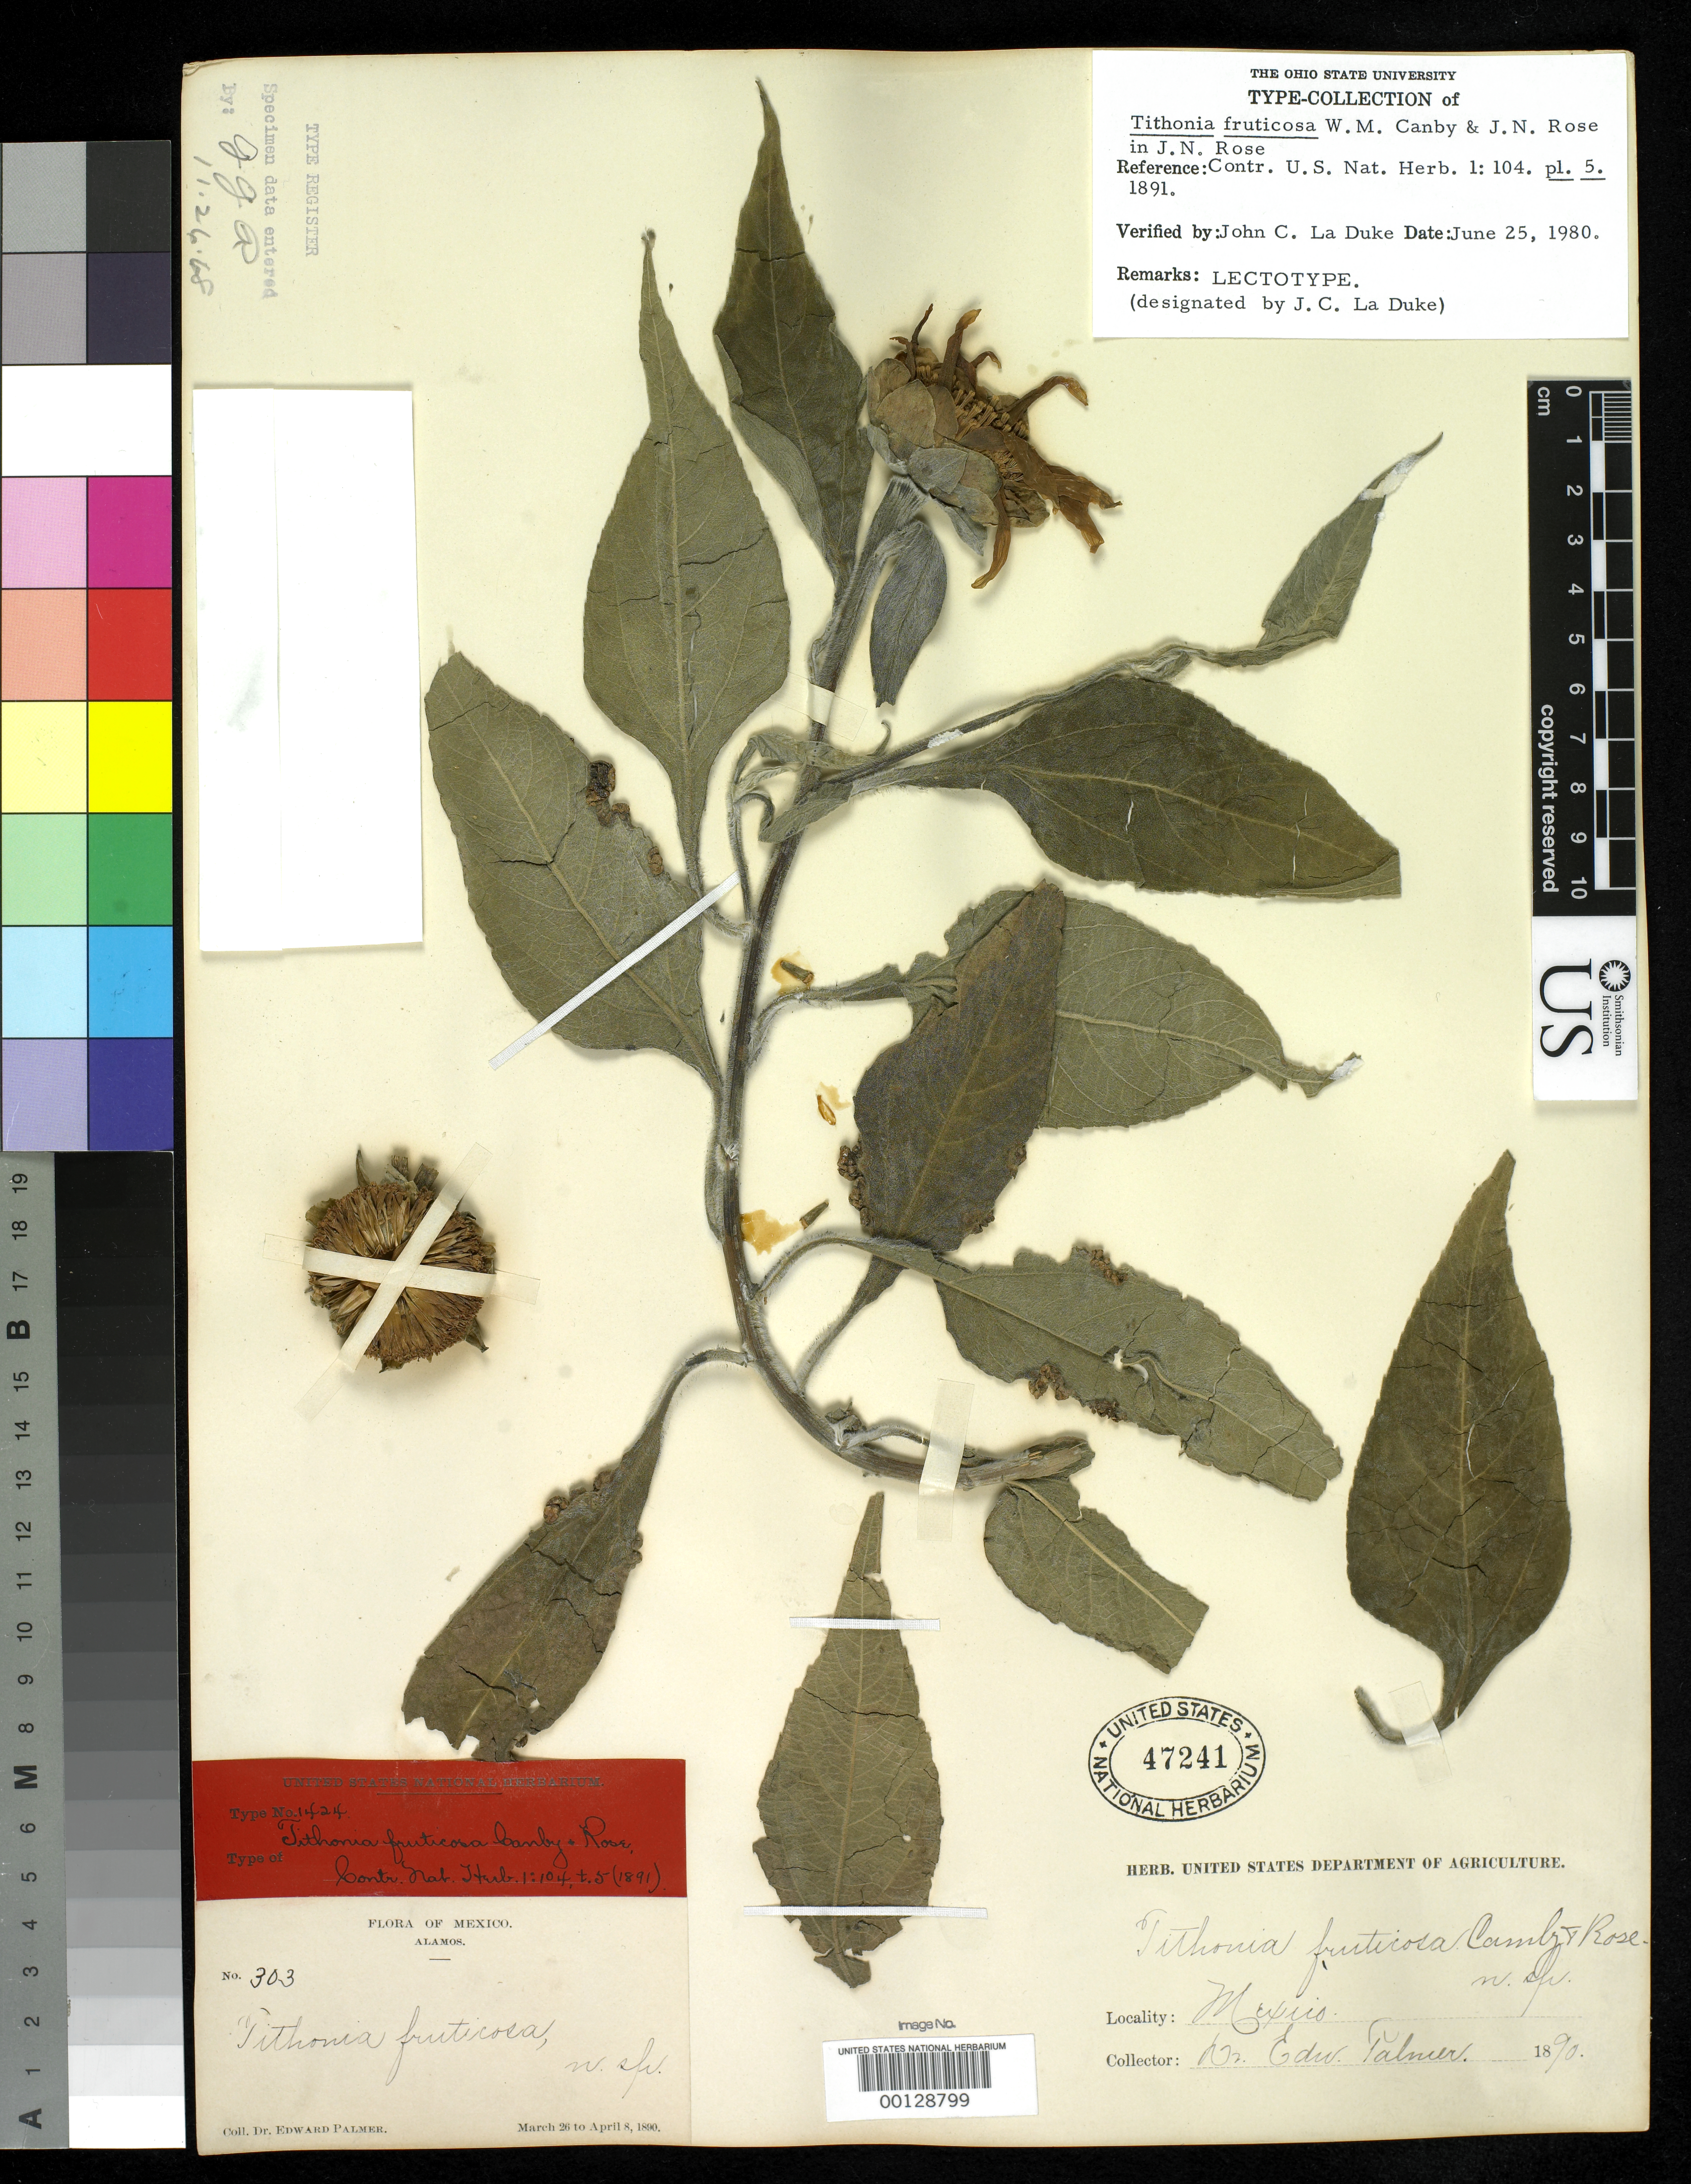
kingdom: Plantae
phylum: Tracheophyta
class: Magnoliopsida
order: Asterales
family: Asteraceae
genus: Tithonia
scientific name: Tithonia fruticosa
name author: Canby & Rose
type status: Lectotype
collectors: E. Palmer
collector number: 303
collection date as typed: March 26 to April 8, 1890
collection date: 1890-03-26/1890-04-08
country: Mexico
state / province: Sonora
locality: Alamos.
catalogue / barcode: US 47241